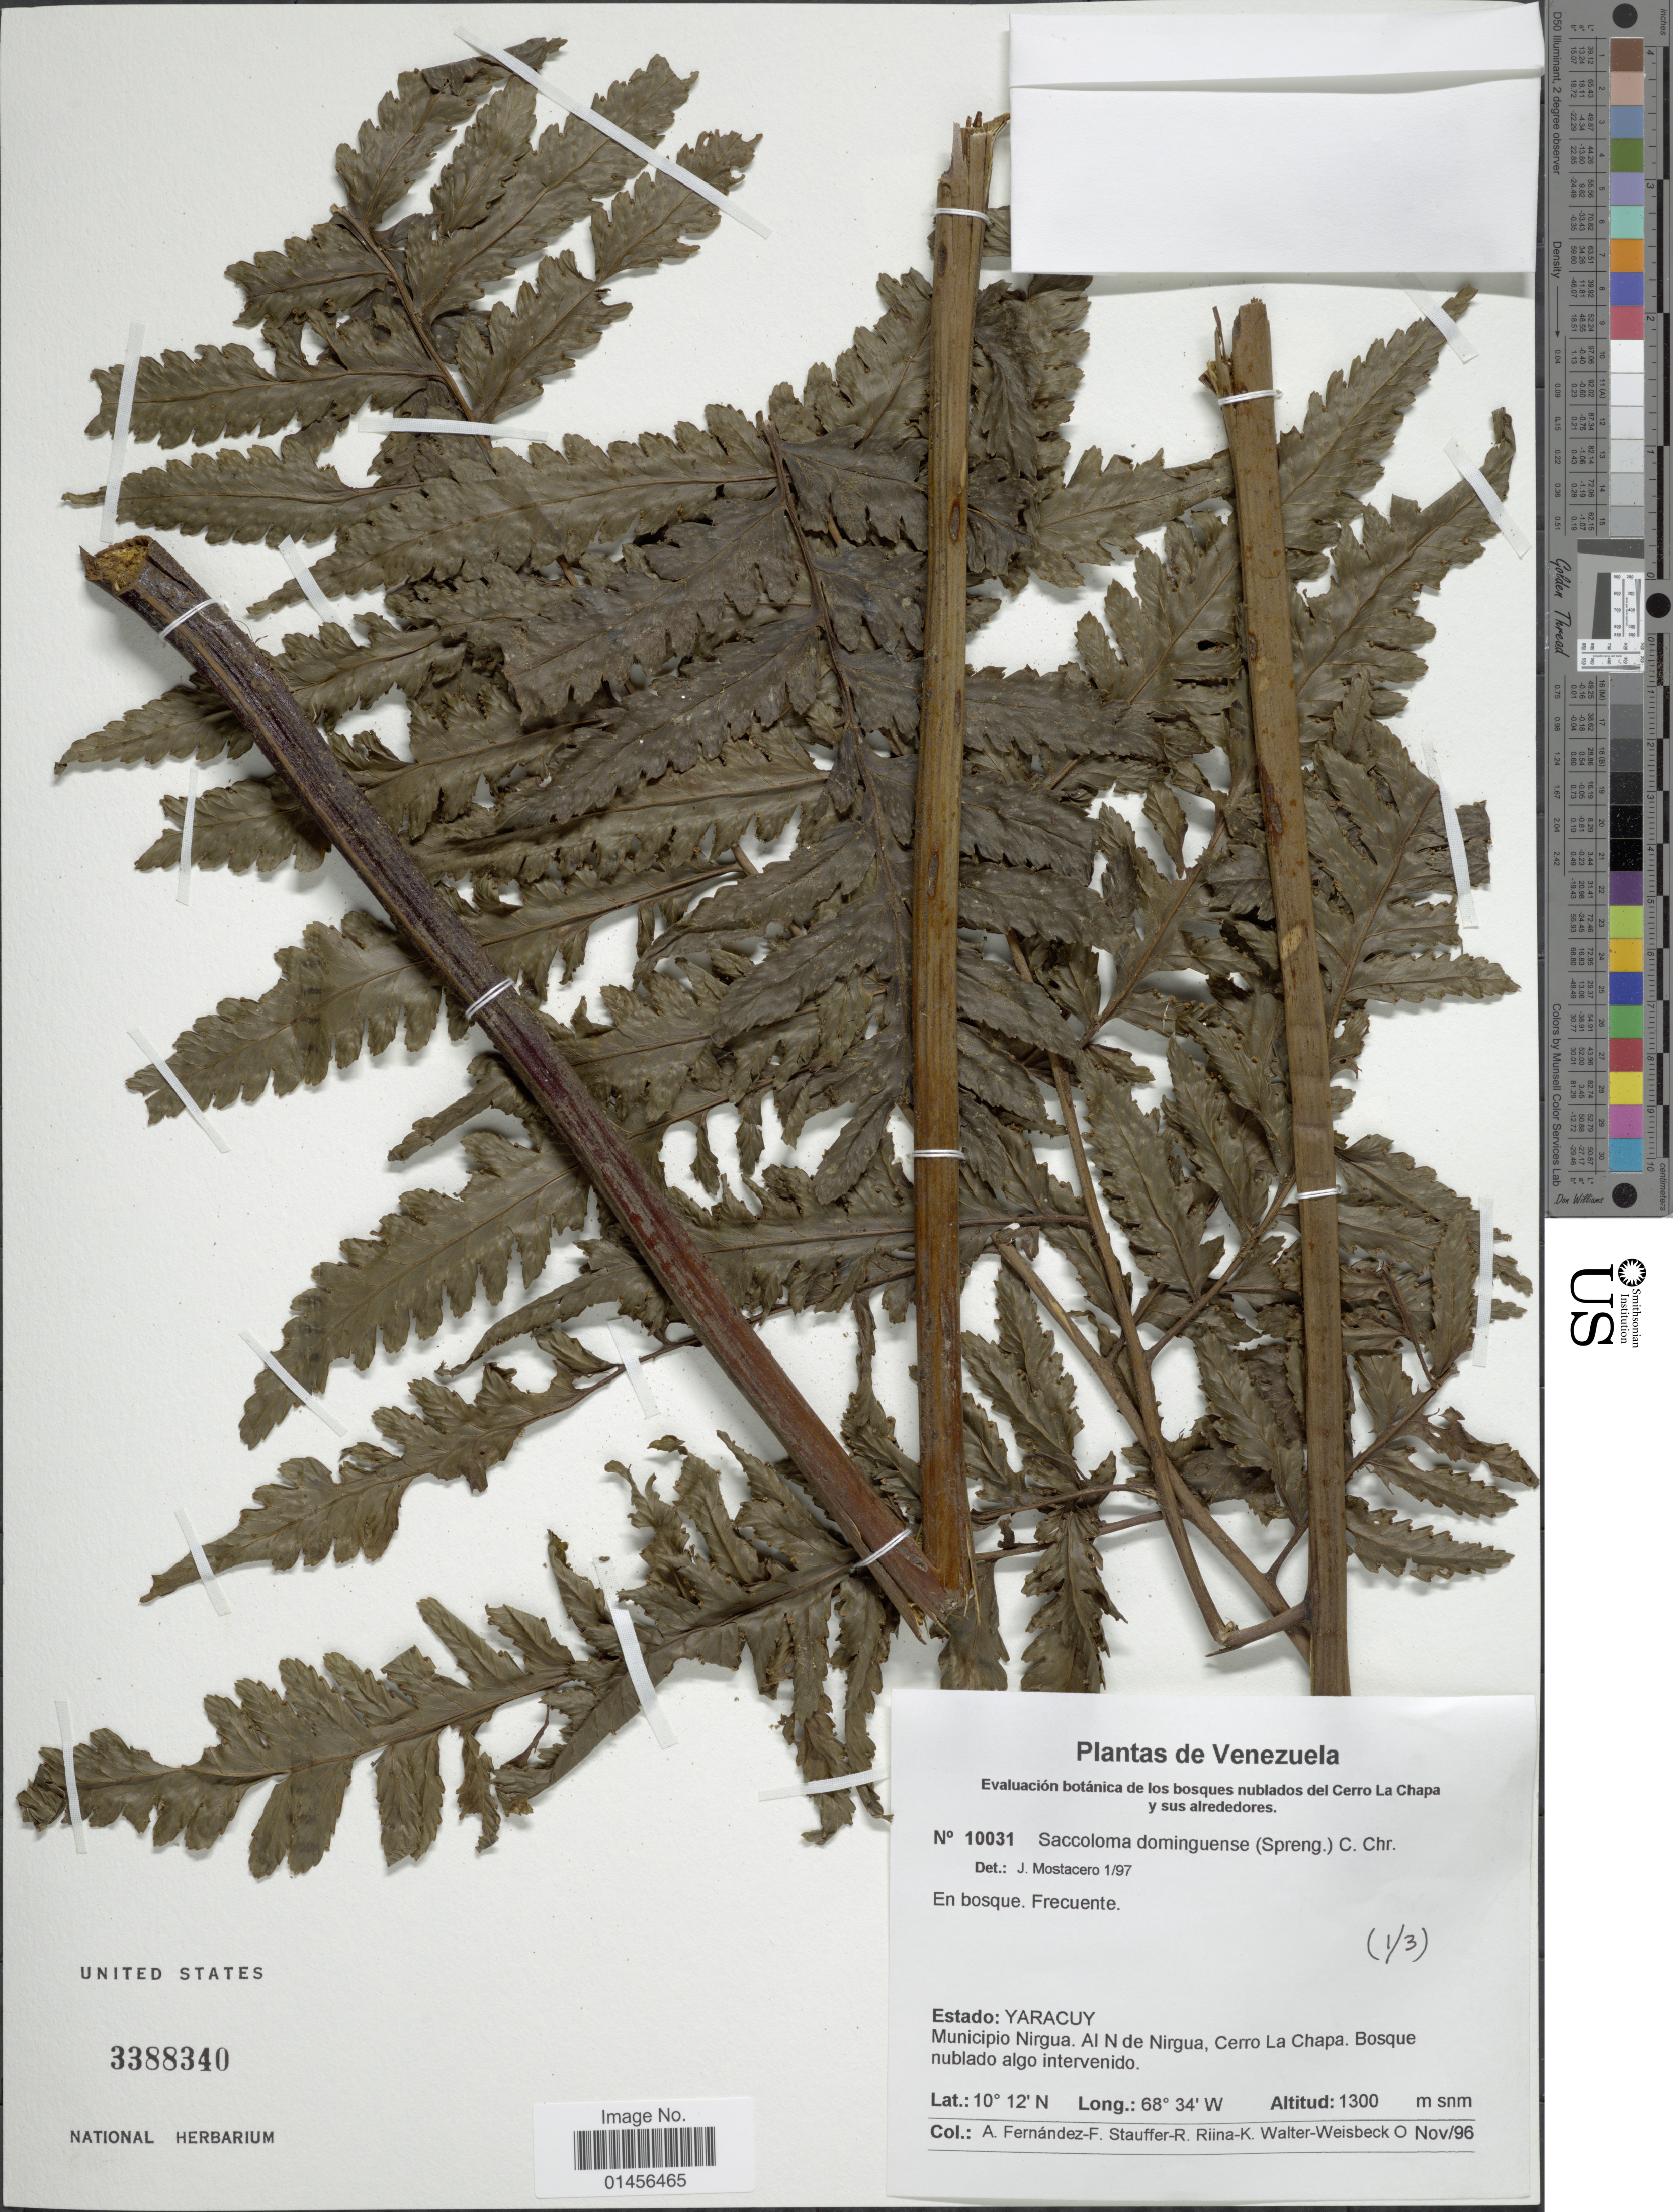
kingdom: Plantae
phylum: Tracheophyta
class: Polypodiopsida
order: Polypodiales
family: Saccolomataceae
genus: Saccoloma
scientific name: Saccoloma domingense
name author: (Spreng.) C. Chr.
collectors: A. Fernández F., F. W. Stauffer, R. Riina, K. Walter-Weissbeck & O. Kunert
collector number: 10031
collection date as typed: Transcribed d/m/y: /11/96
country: Venezuela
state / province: Yaracuy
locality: Municpio Nirgua. Al n de Nirgau, Cerro La Chappa. Bosque nublado algo intervenido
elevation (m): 1300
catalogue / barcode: US 3388340